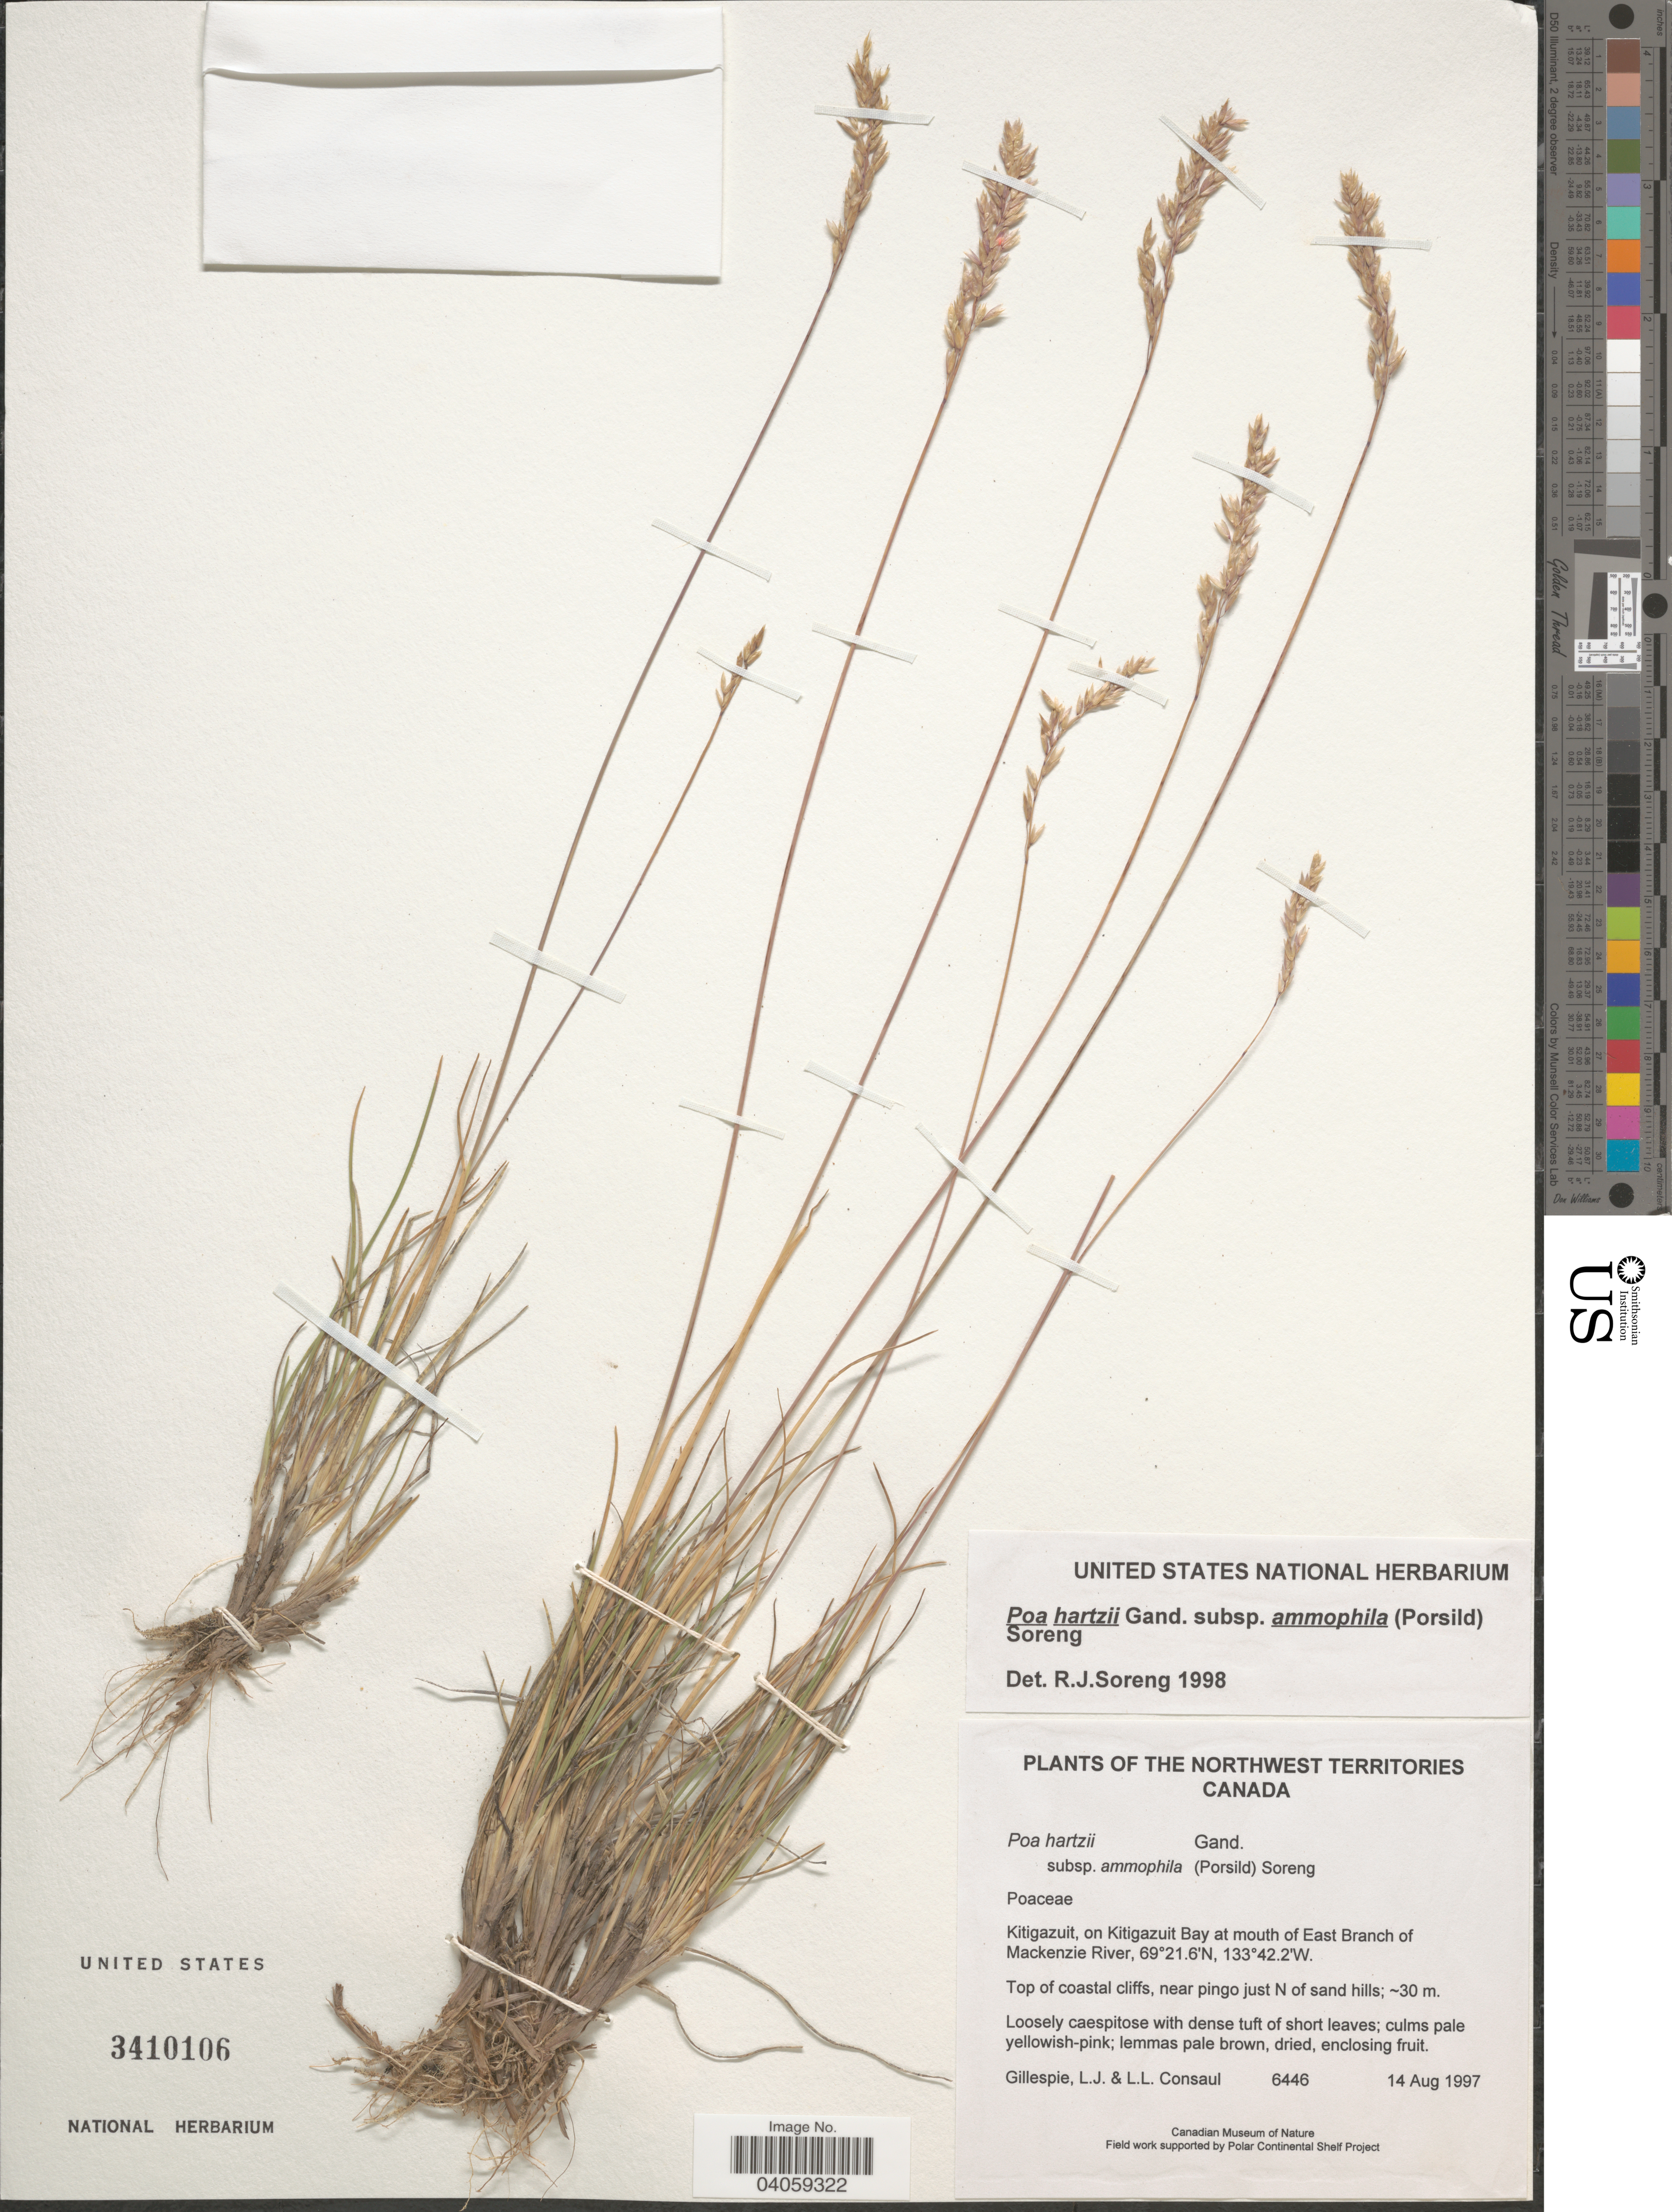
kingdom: Plantae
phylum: Tracheophyta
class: Liliopsida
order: Poales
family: Poaceae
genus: Poa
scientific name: Poa ammophila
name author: A.E. Porsild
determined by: Soreng, Robert J., Research Associate (BOT), Smithsonian Institution - National Museum of Natural History (UNITED STATES)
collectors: L. Gillespie & L. Consaul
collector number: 6446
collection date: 1997-08-14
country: Canada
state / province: Northwest Territories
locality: Kitigazuit, on Kitigazuit Bay at mouth of East Branch of Mackenzie River. Top of coastal cliffs, near pingo just N of sand hills.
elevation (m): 30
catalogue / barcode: US 3410106